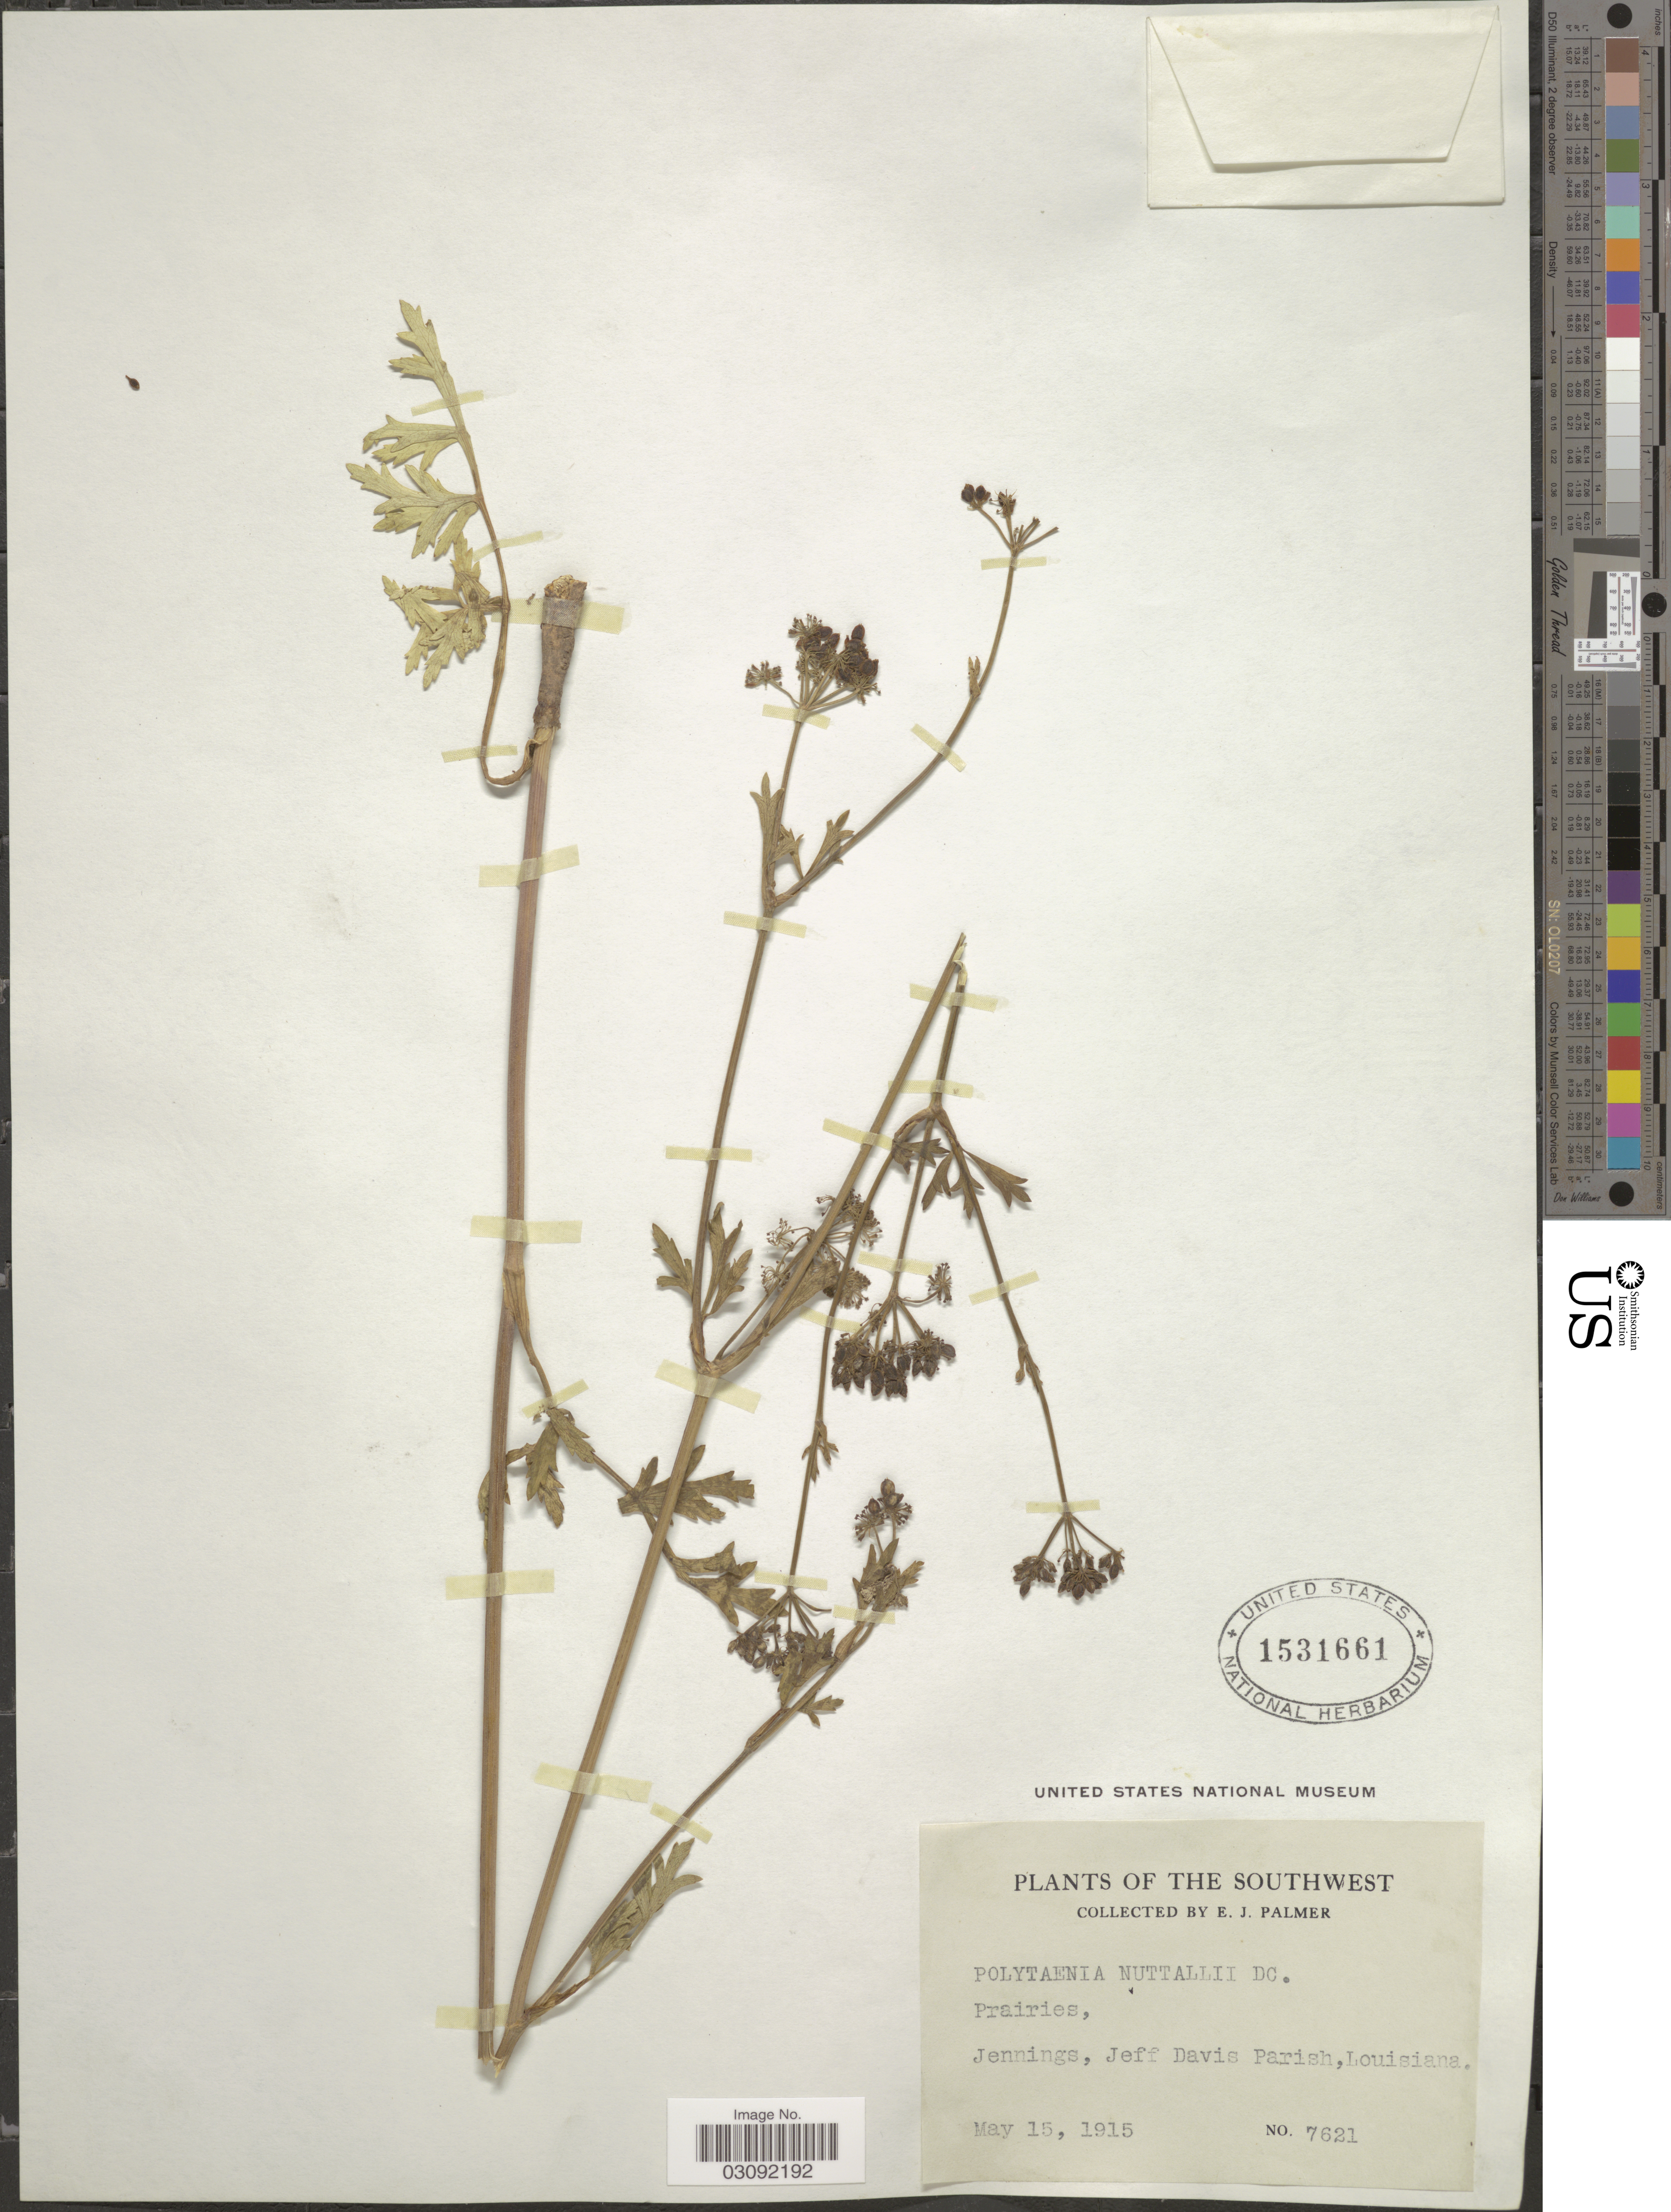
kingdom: Plantae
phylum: Tracheophyta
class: Magnoliopsida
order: Apiales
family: Apiaceae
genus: Polytaenia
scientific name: Polytaenia nuttallii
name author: DC.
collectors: E. J. Palmer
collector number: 7621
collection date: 1915-05-15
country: United States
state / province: Louisiana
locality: The Southwest. Jennings, Jeff Davis Parish.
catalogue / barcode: US 1531661